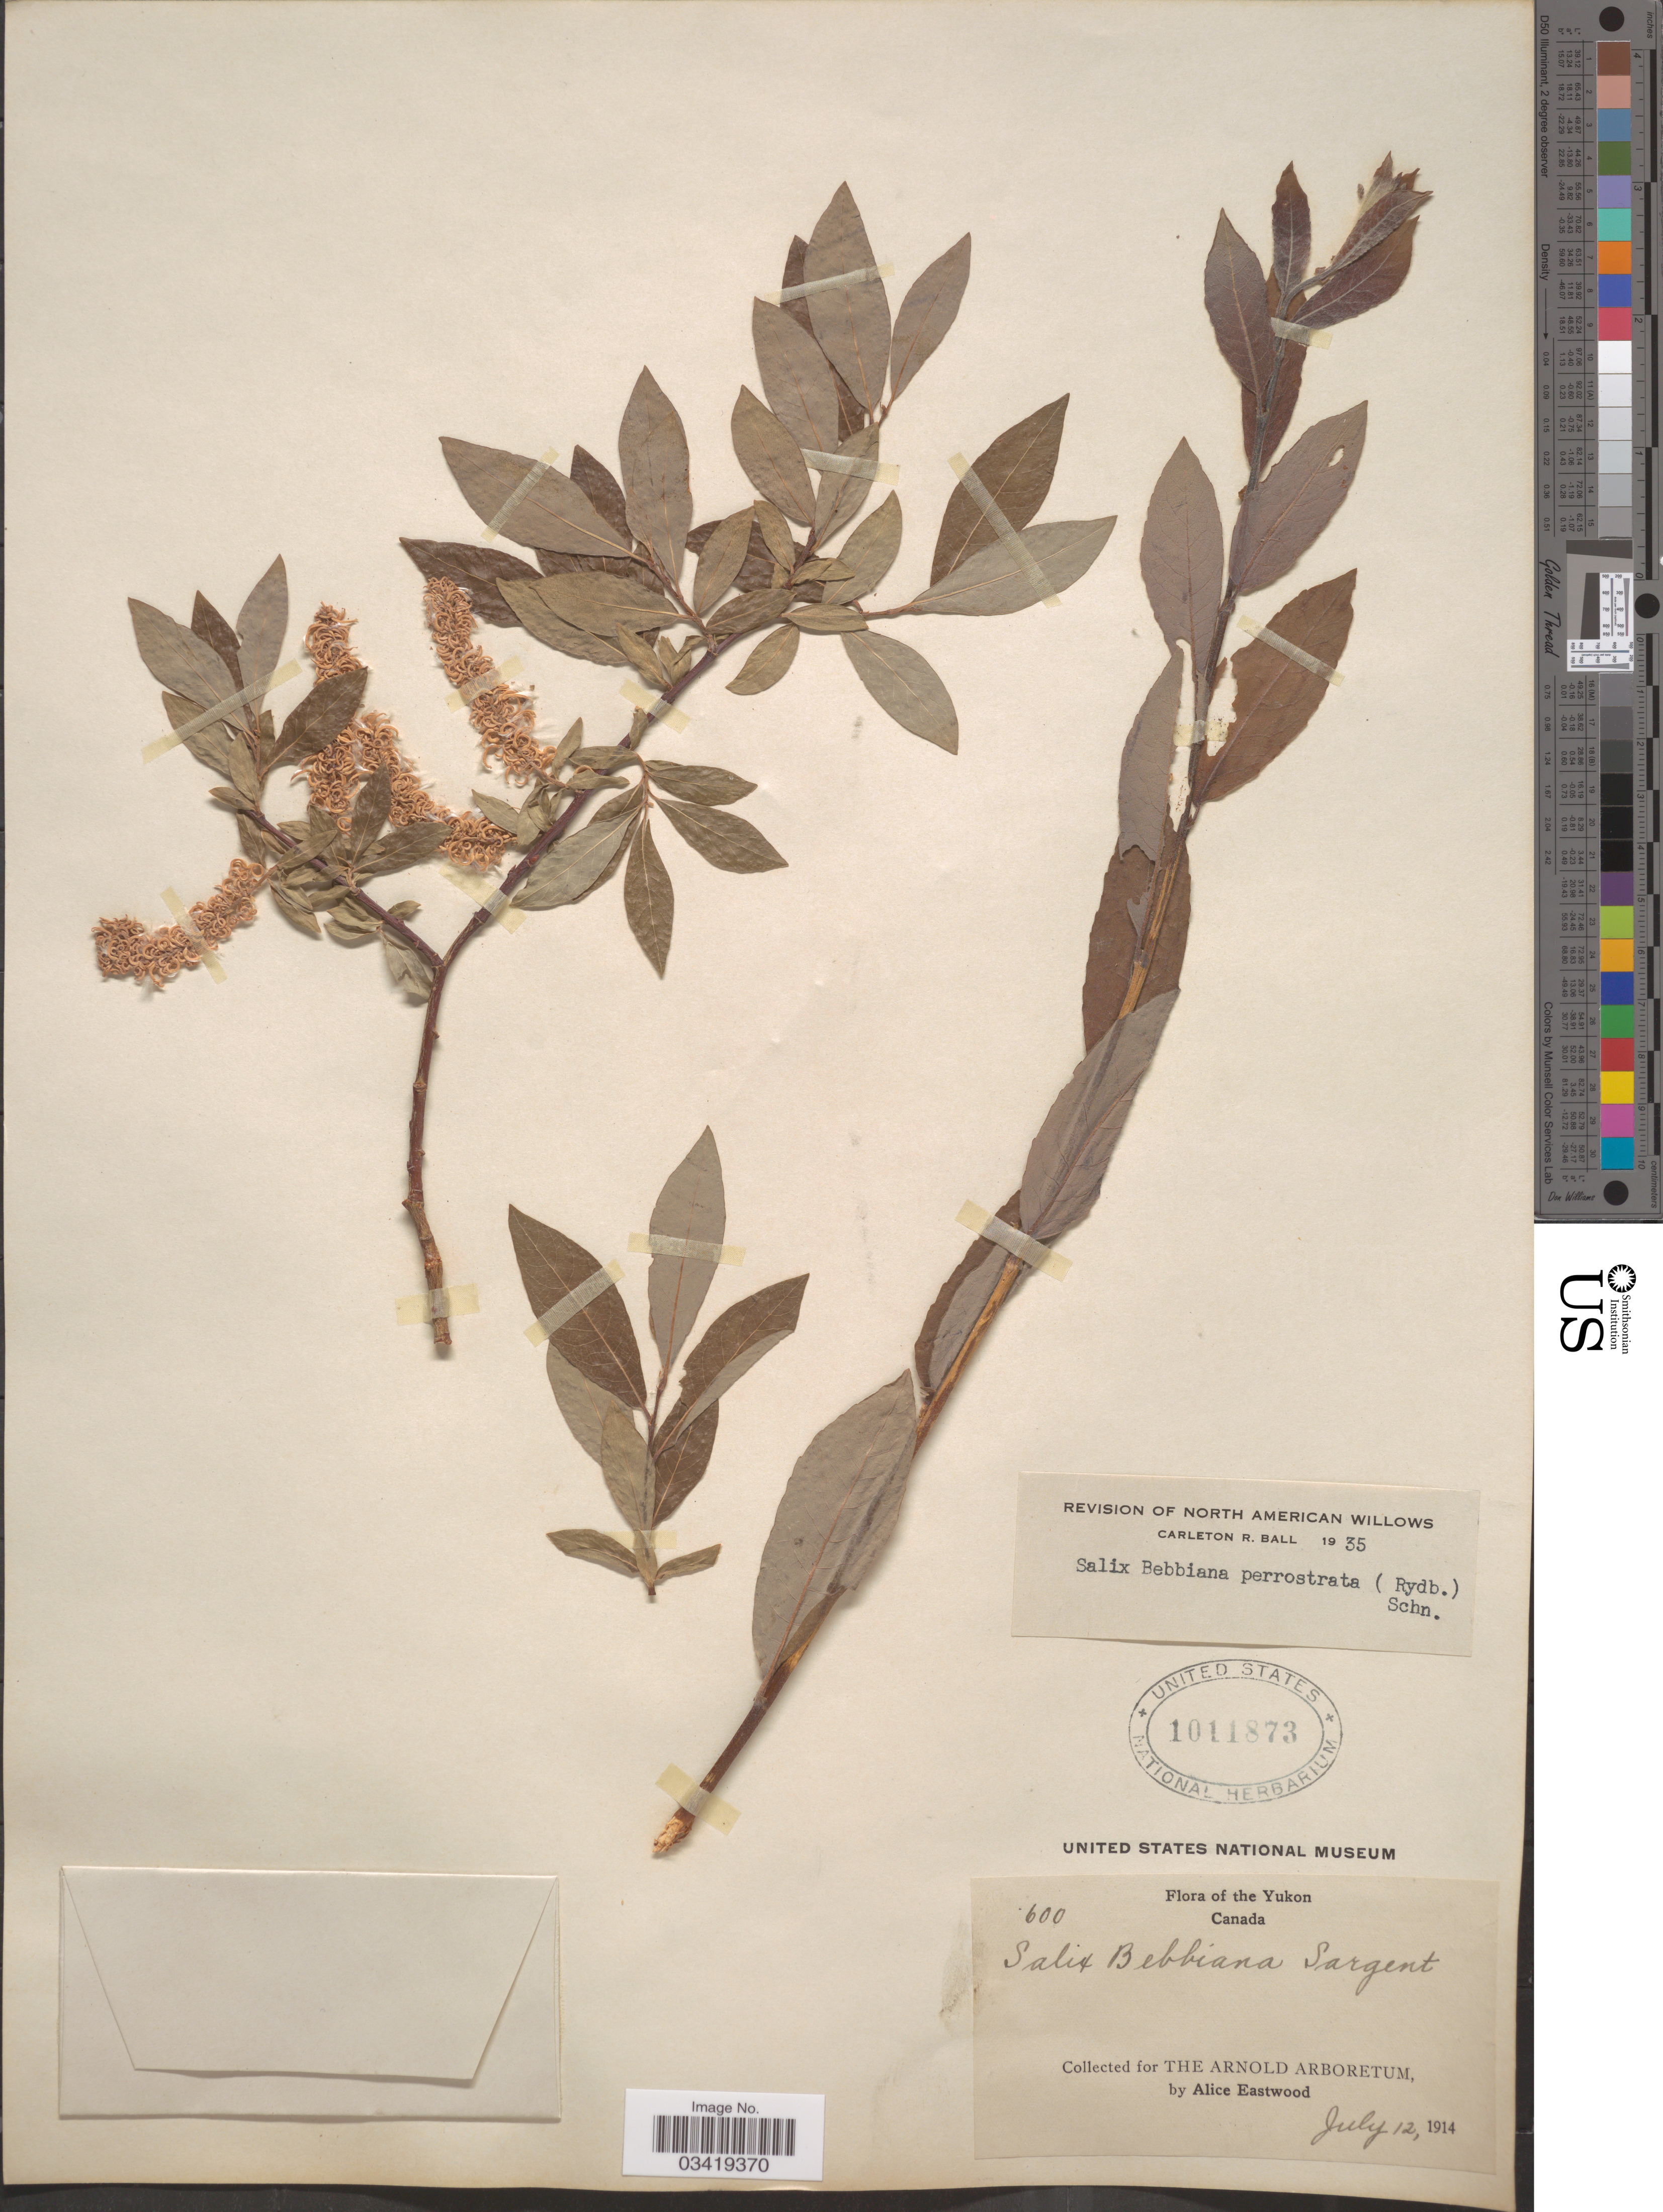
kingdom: Plantae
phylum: Tracheophyta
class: Magnoliopsida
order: Malpighiales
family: Salicaceae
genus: Salix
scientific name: Salix bebbiana var. perrostrata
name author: Sarg.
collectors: A. Eastwood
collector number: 600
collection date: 1914-07-12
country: Canada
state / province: Yukon Territory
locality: Yukon.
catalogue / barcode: US 1011873